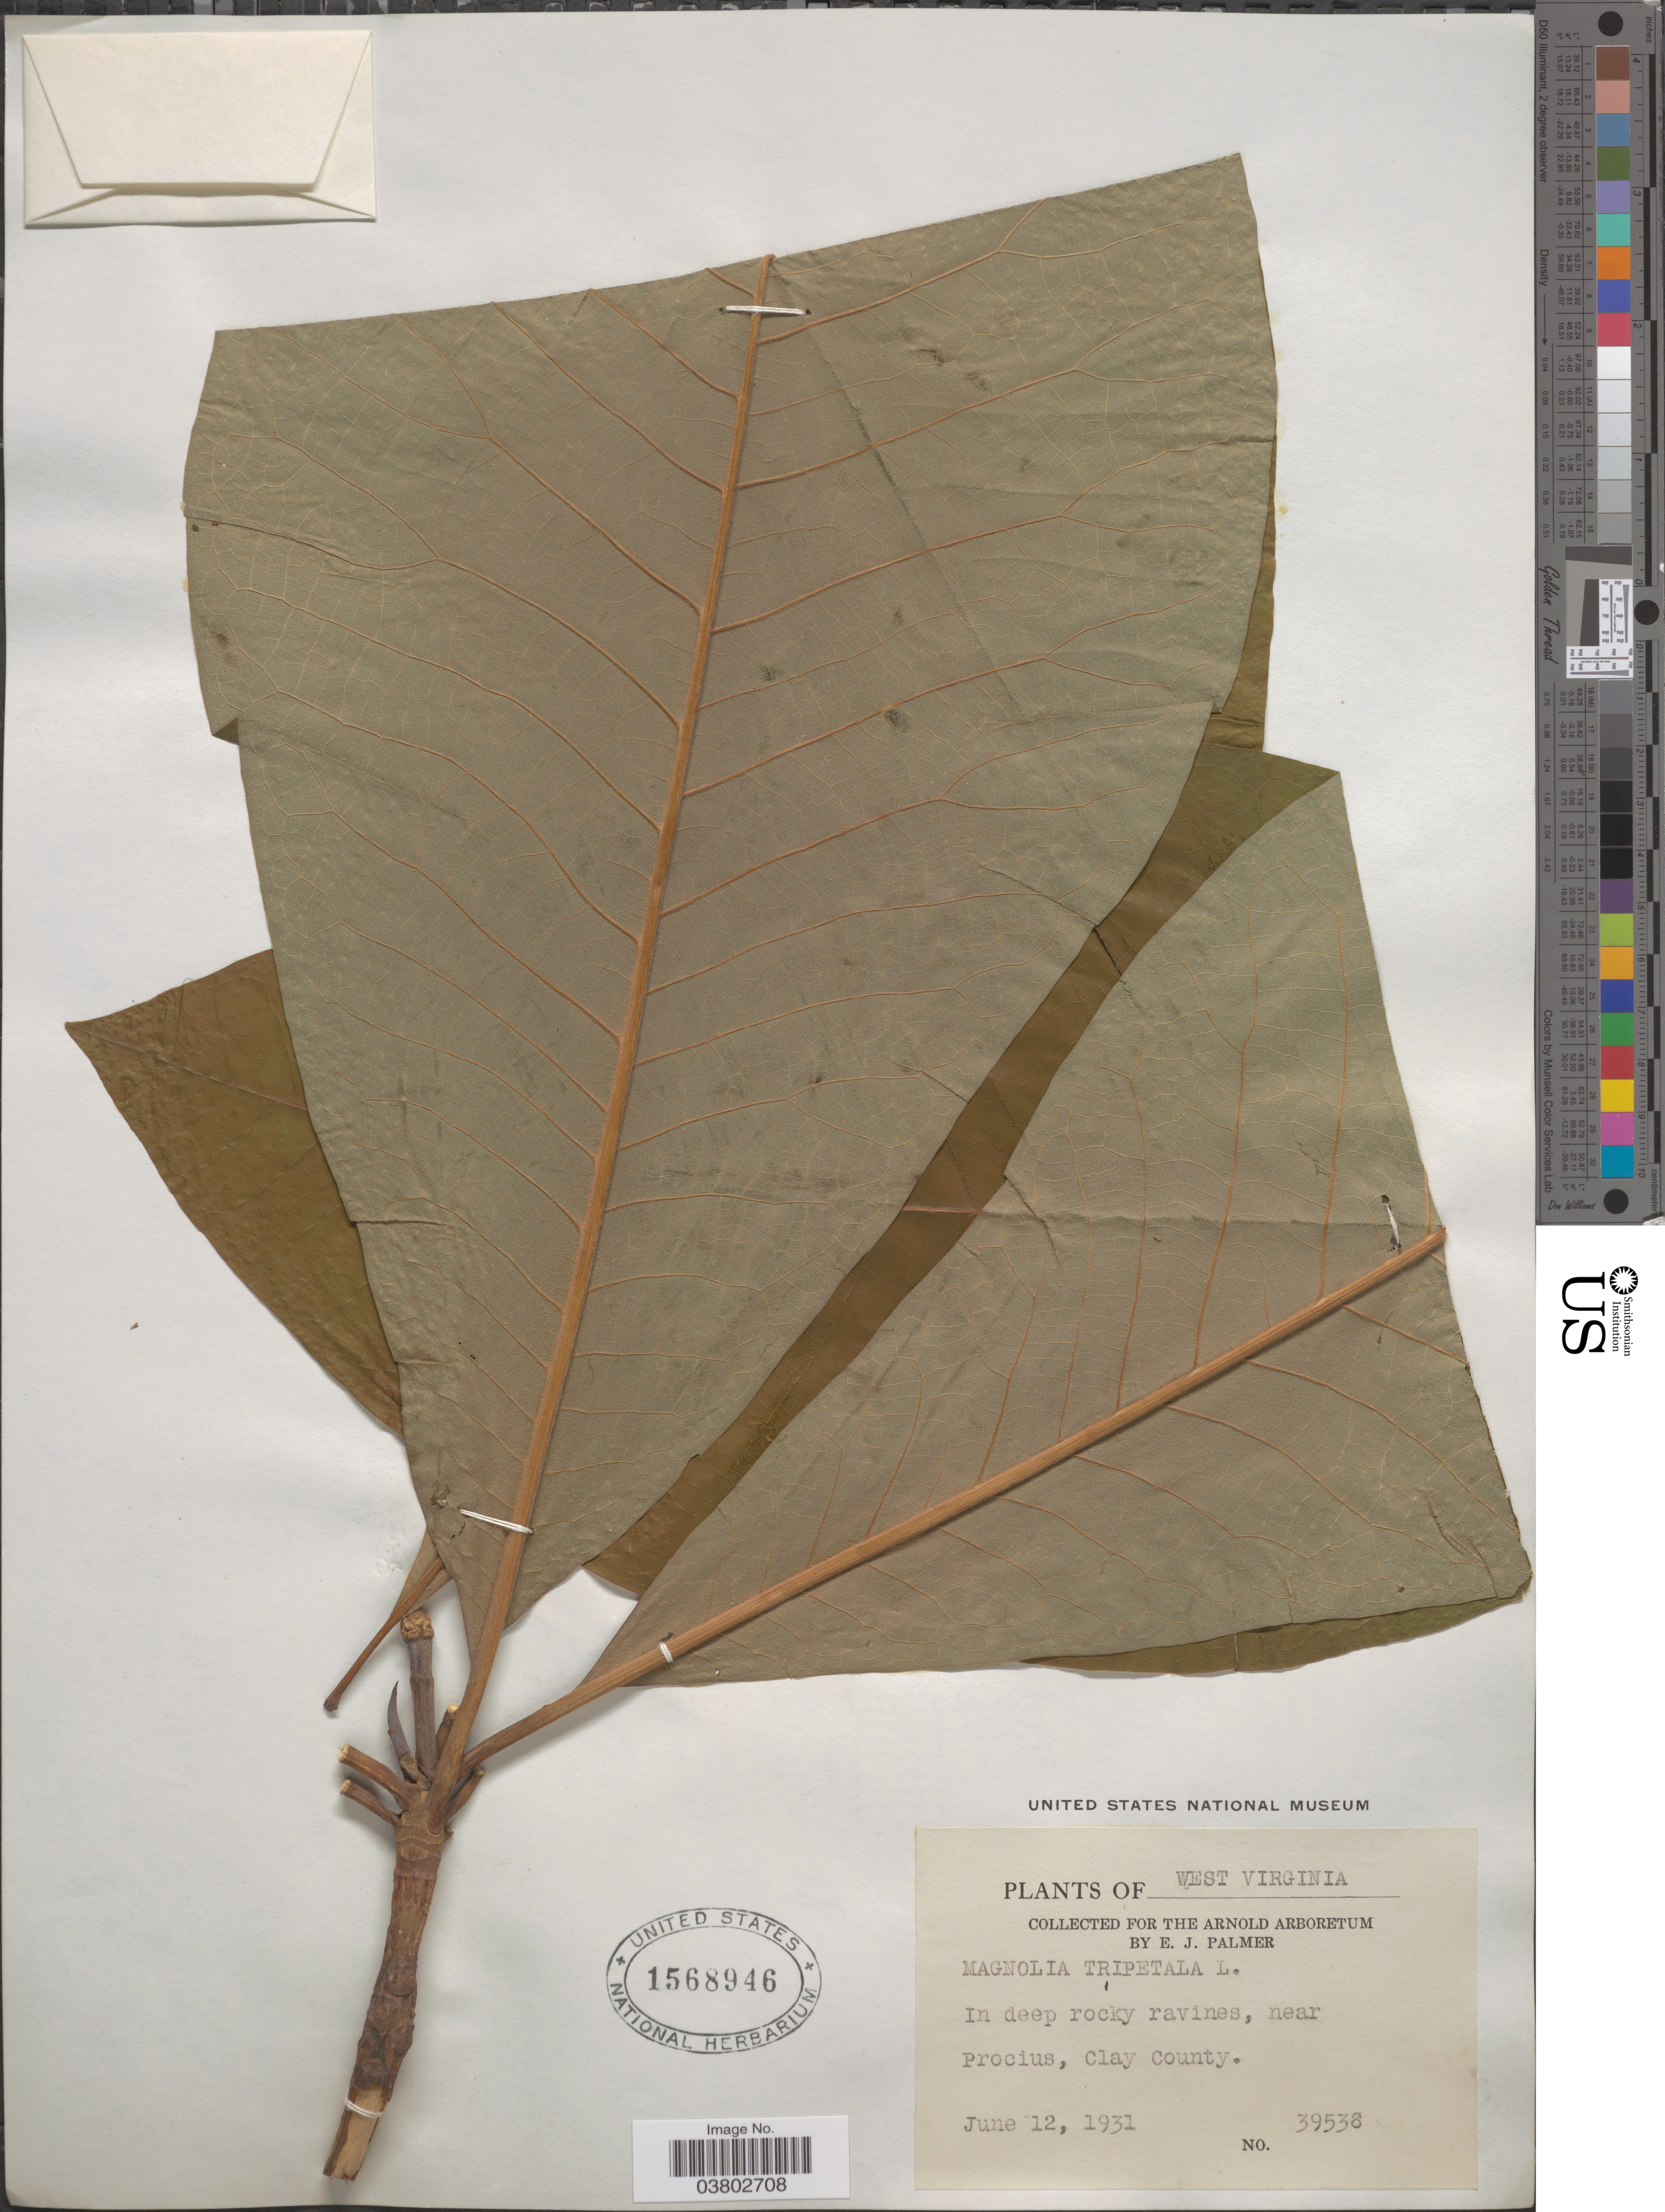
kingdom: Plantae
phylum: Tracheophyta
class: Magnoliopsida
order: Magnoliales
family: Magnoliaceae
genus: Magnolia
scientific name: Magnolia tripetala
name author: L.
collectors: E. J. Palmer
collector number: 39538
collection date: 1931-06-12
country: United States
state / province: West Virginia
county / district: Clay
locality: Near Procius.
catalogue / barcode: US 1568946